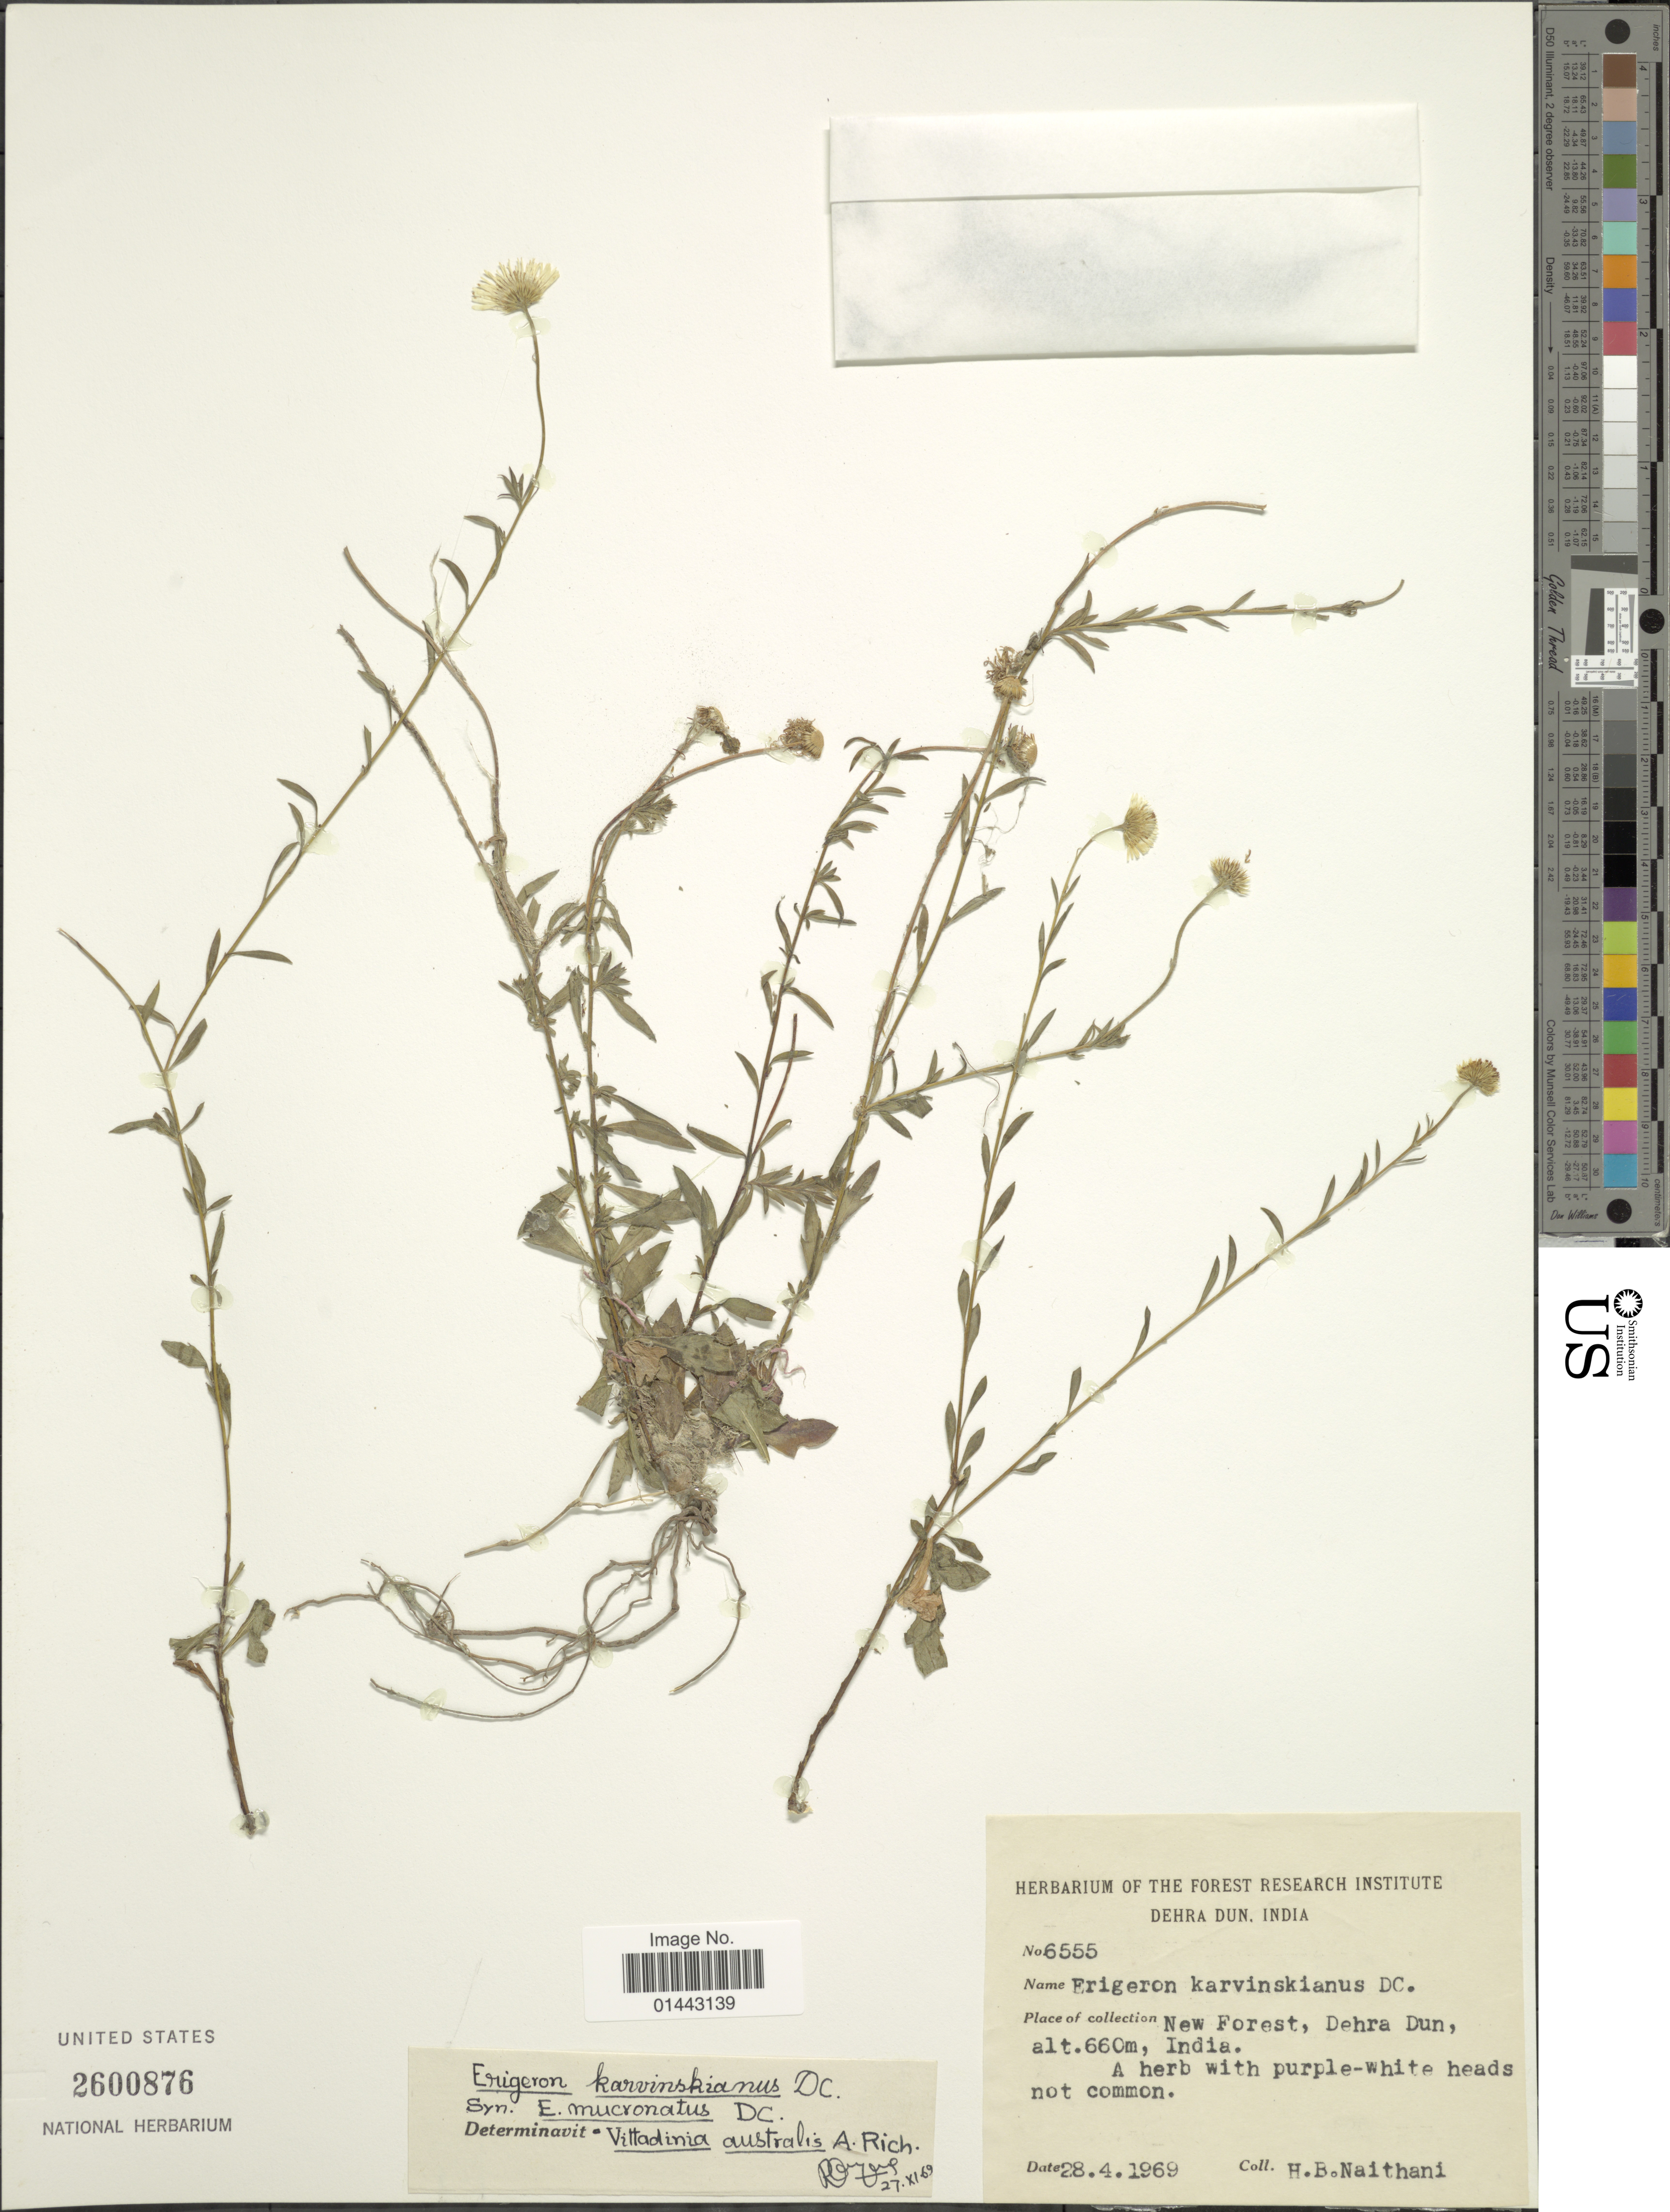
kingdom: Plantae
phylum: Tracheophyta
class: Magnoliopsida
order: Asterales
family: Asteraceae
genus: Erigeron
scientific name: Erigeron karvinskianus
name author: DC.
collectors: H. Naithani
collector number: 6555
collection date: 1969-04-28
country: India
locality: Dehra Dun, New Forest.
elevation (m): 660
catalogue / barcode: US 2600876